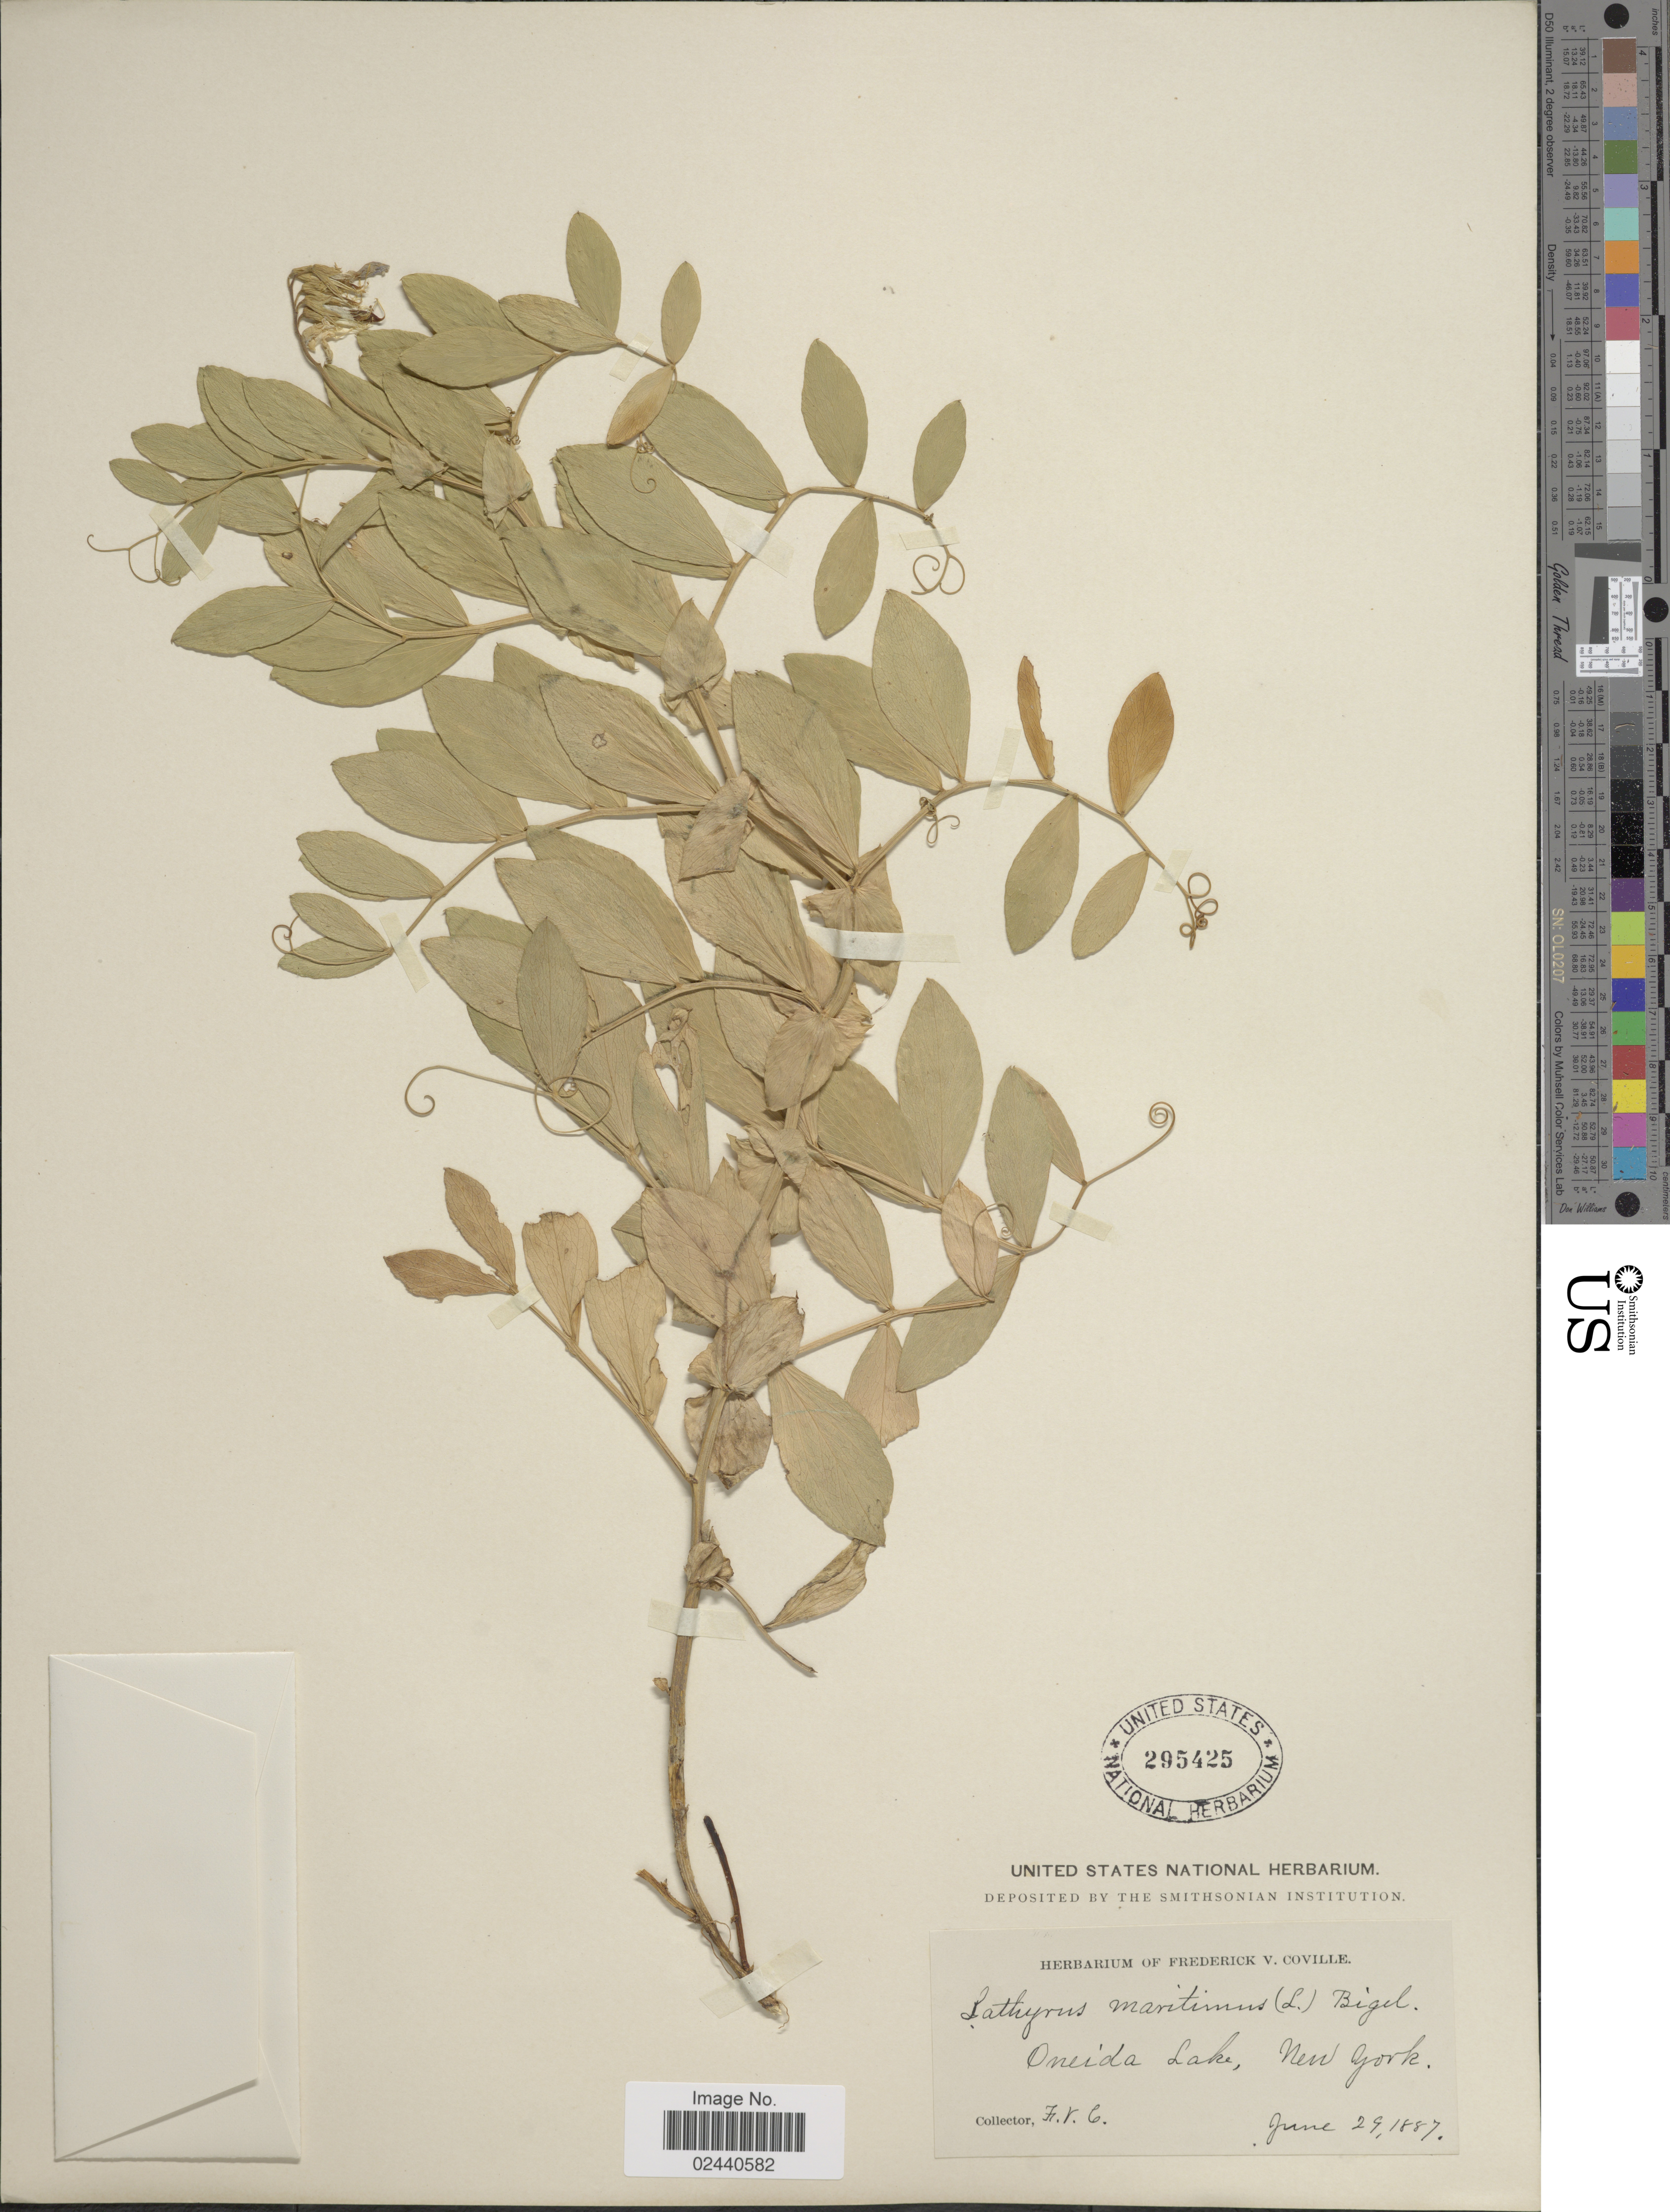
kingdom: Plantae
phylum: Tracheophyta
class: Magnoliopsida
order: Fabales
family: Fabaceae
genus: Lathyrus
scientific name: Lathyrus japonicus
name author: Willd.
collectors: F. V. Coville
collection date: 1887-06-29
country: United States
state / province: New York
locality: Oneida Lake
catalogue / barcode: US 295425